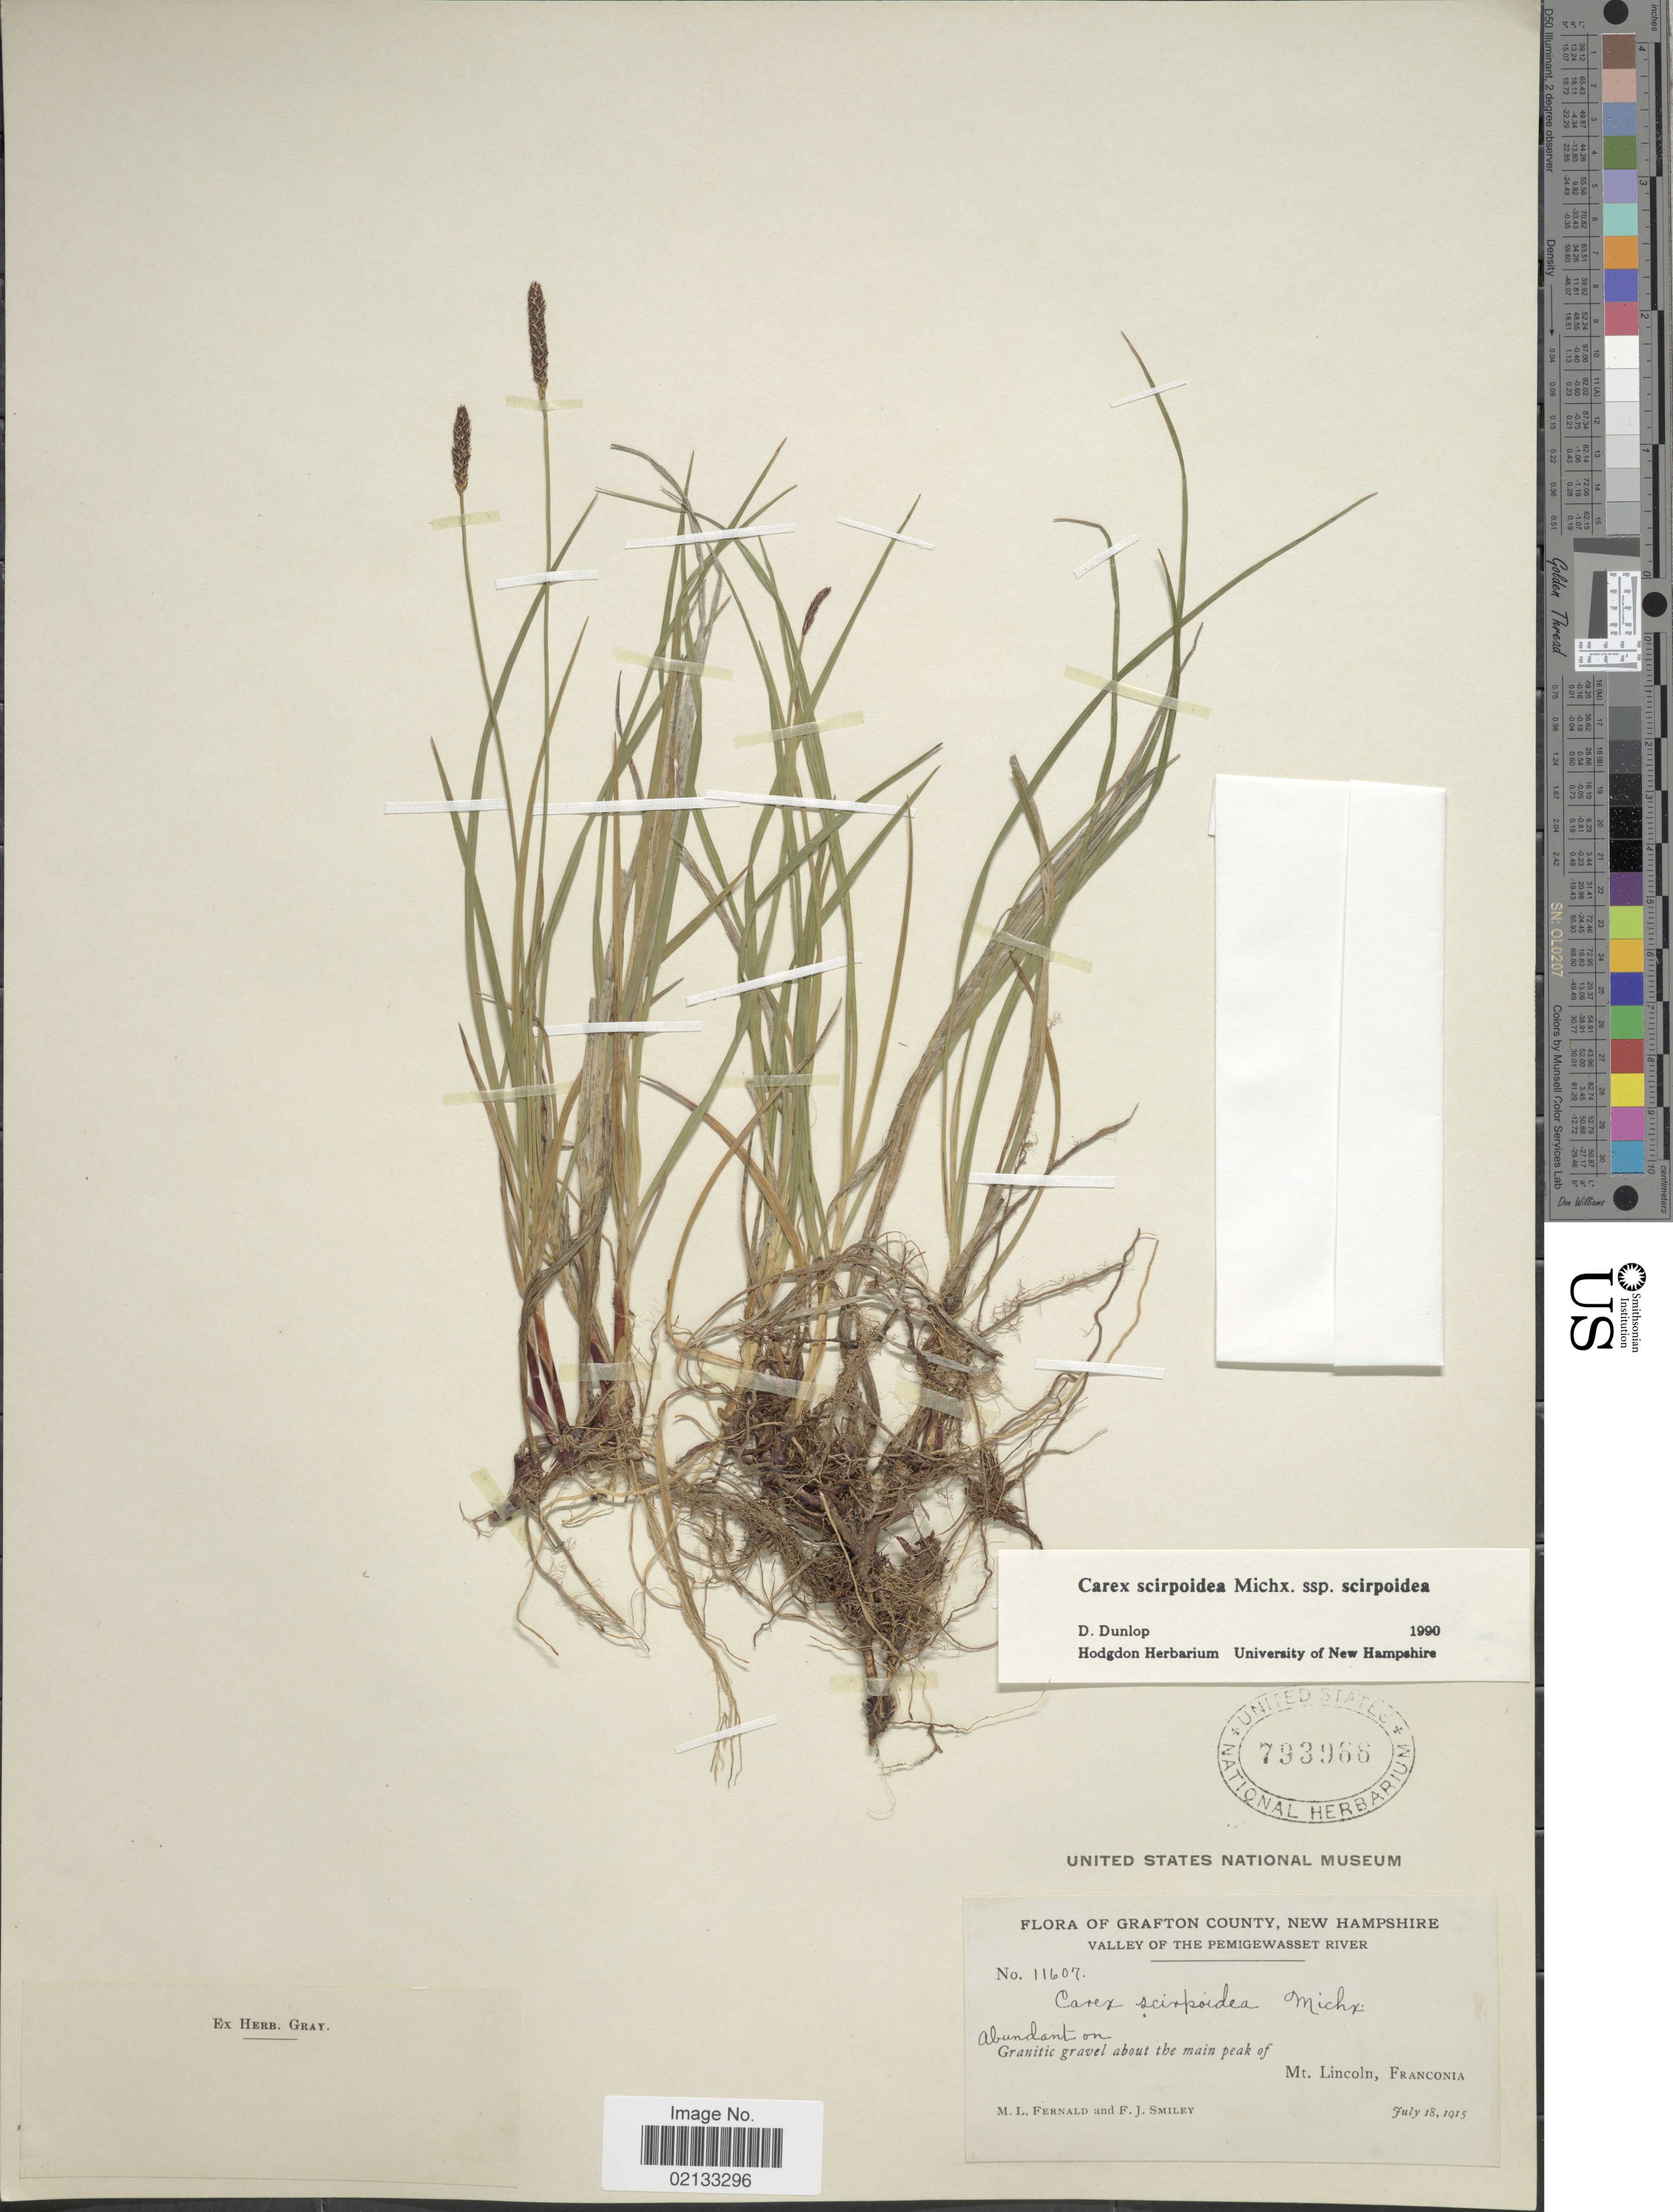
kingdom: Plantae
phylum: Tracheophyta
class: Liliopsida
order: Poales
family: Cyperaceae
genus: Carex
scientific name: Carex scirpoidea subsp. scirpoidea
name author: Michx.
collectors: M. L. Fernald & F. Smiley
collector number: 11607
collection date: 1915-07-18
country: United States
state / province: New Hampshire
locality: Grafton County, Valley of The Pemigewasset River, Abundant on Granitic gravel about the main peak of Mt Lincoln, Franconia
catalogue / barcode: US 793966